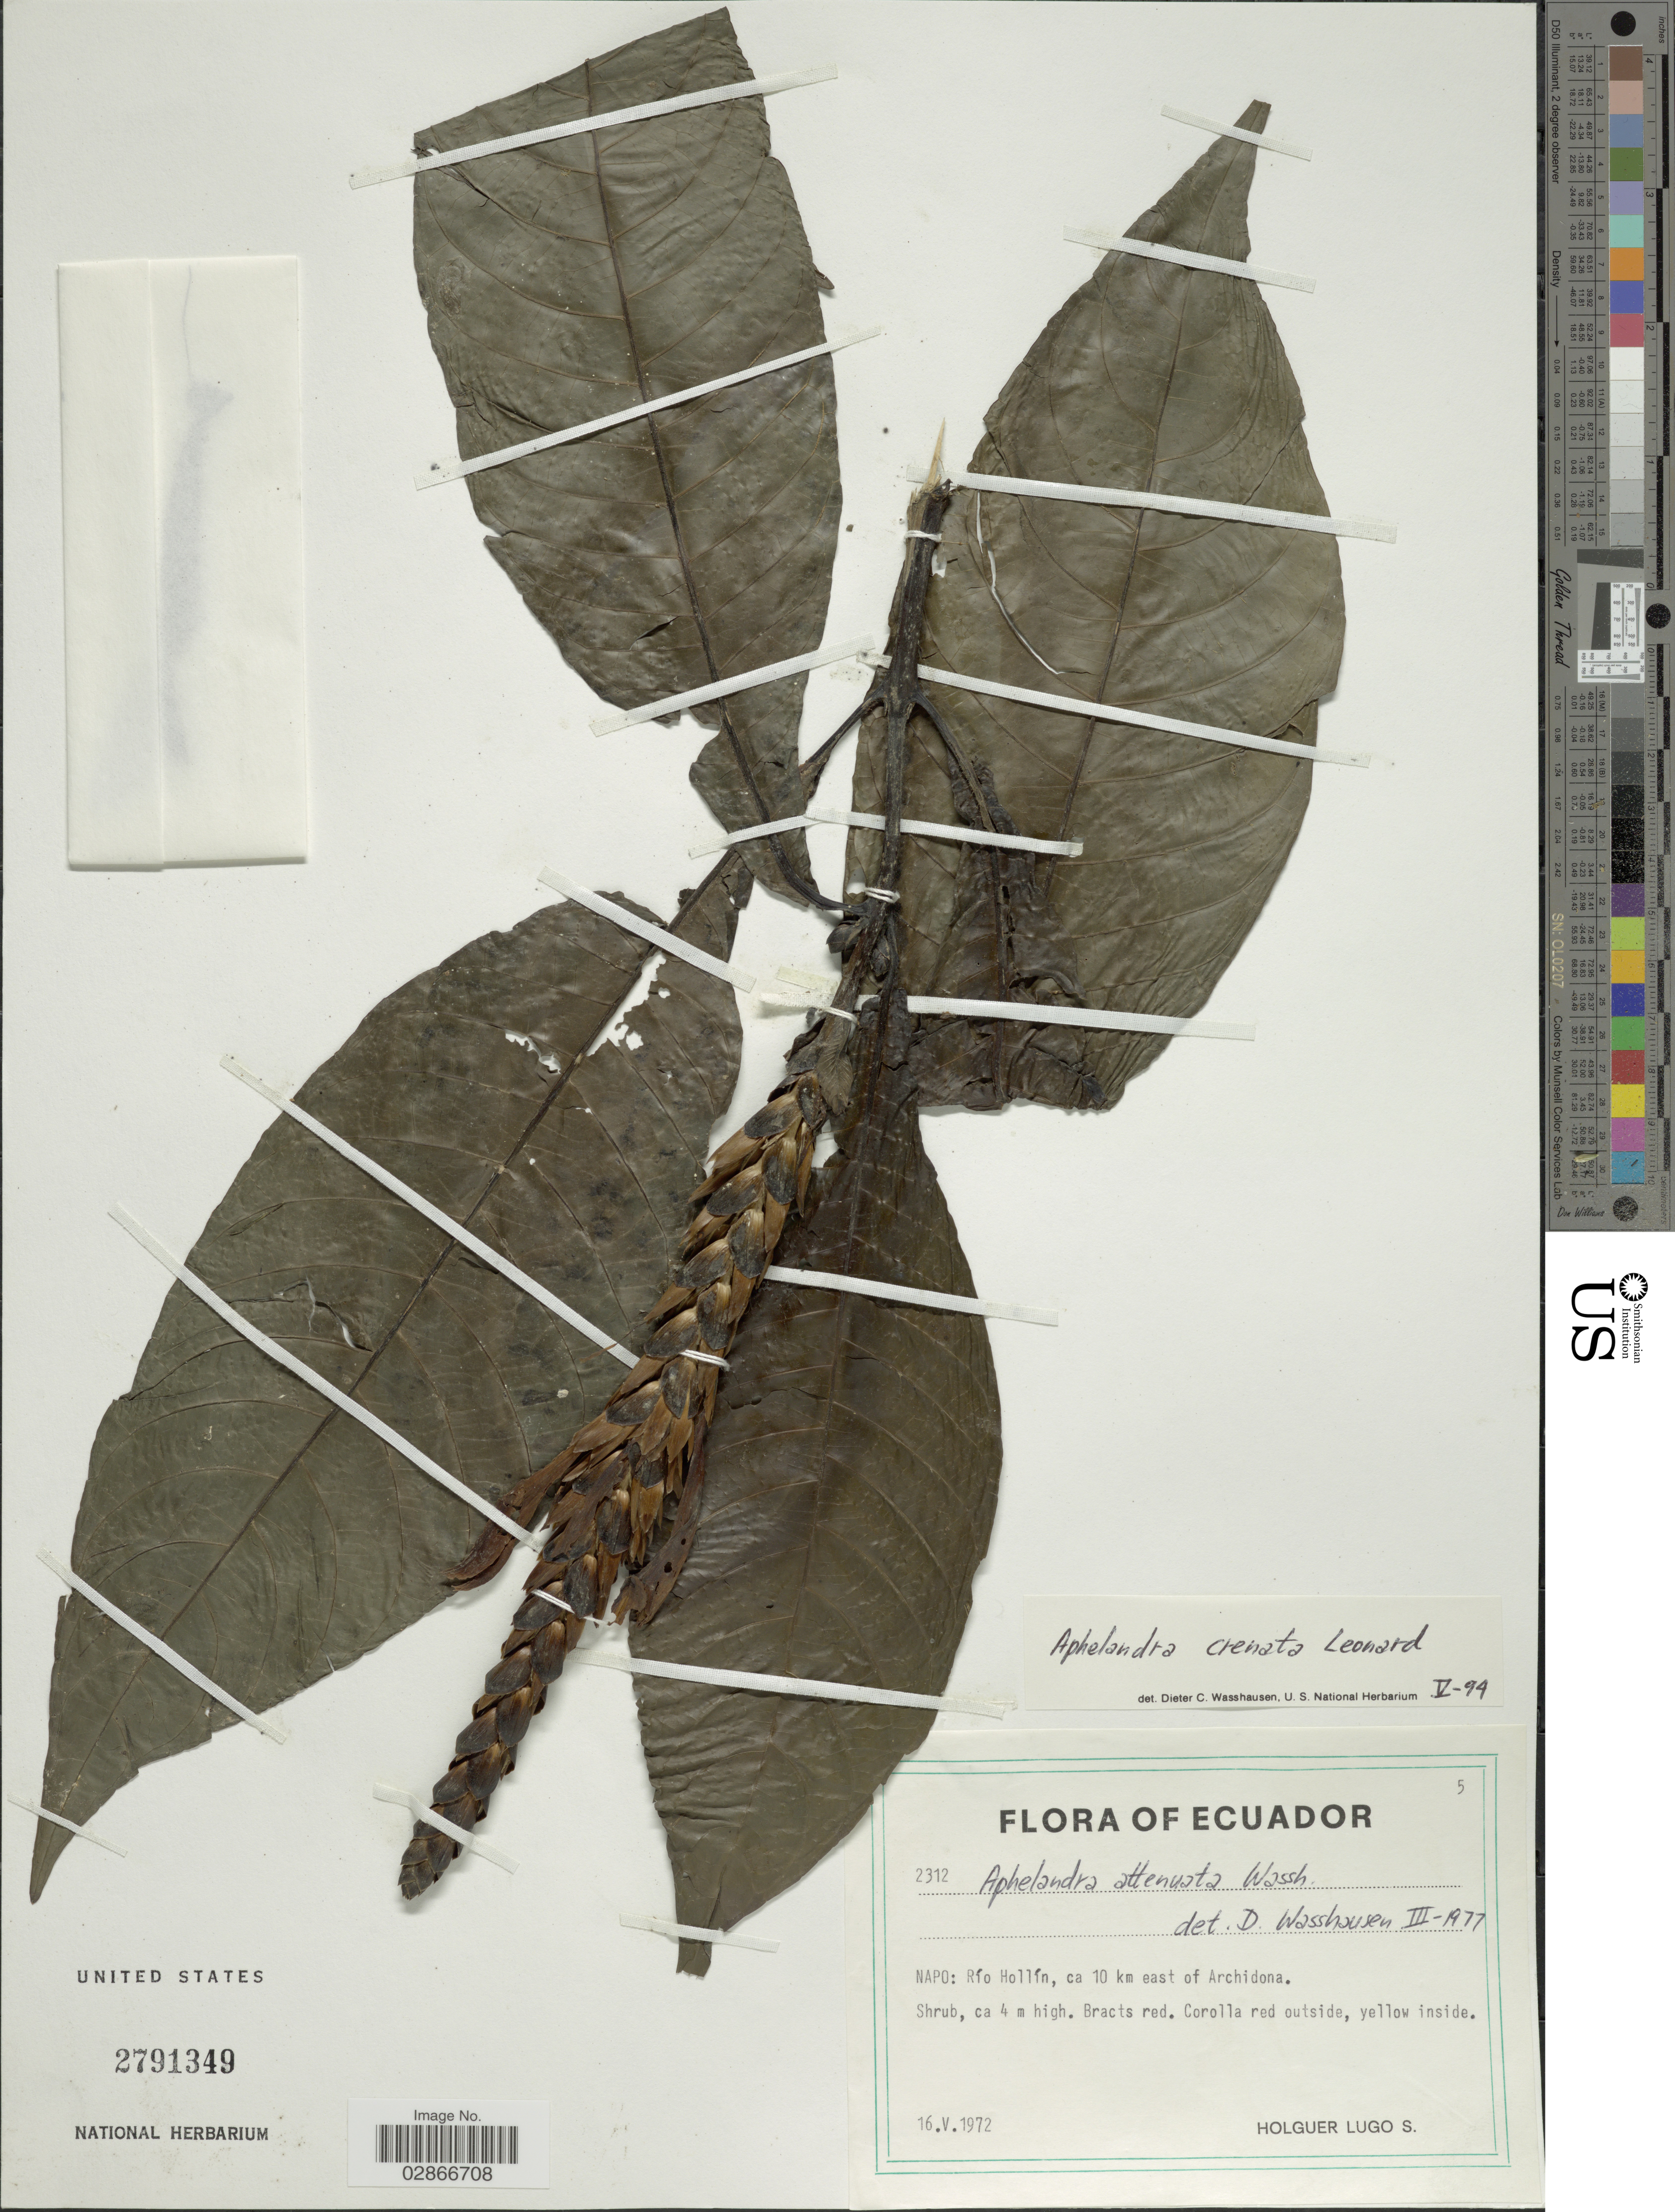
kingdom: Plantae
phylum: Tracheophyta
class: Magnoliopsida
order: Lamiales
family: Acanthaceae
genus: Aphelandra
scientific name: Aphelandra crenata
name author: Leonard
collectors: H. Lugo S.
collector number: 2312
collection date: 1972-05-16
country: Ecuador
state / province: Napo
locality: Río Hollín, ca 10 km east of Archidona.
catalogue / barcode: US 2791349